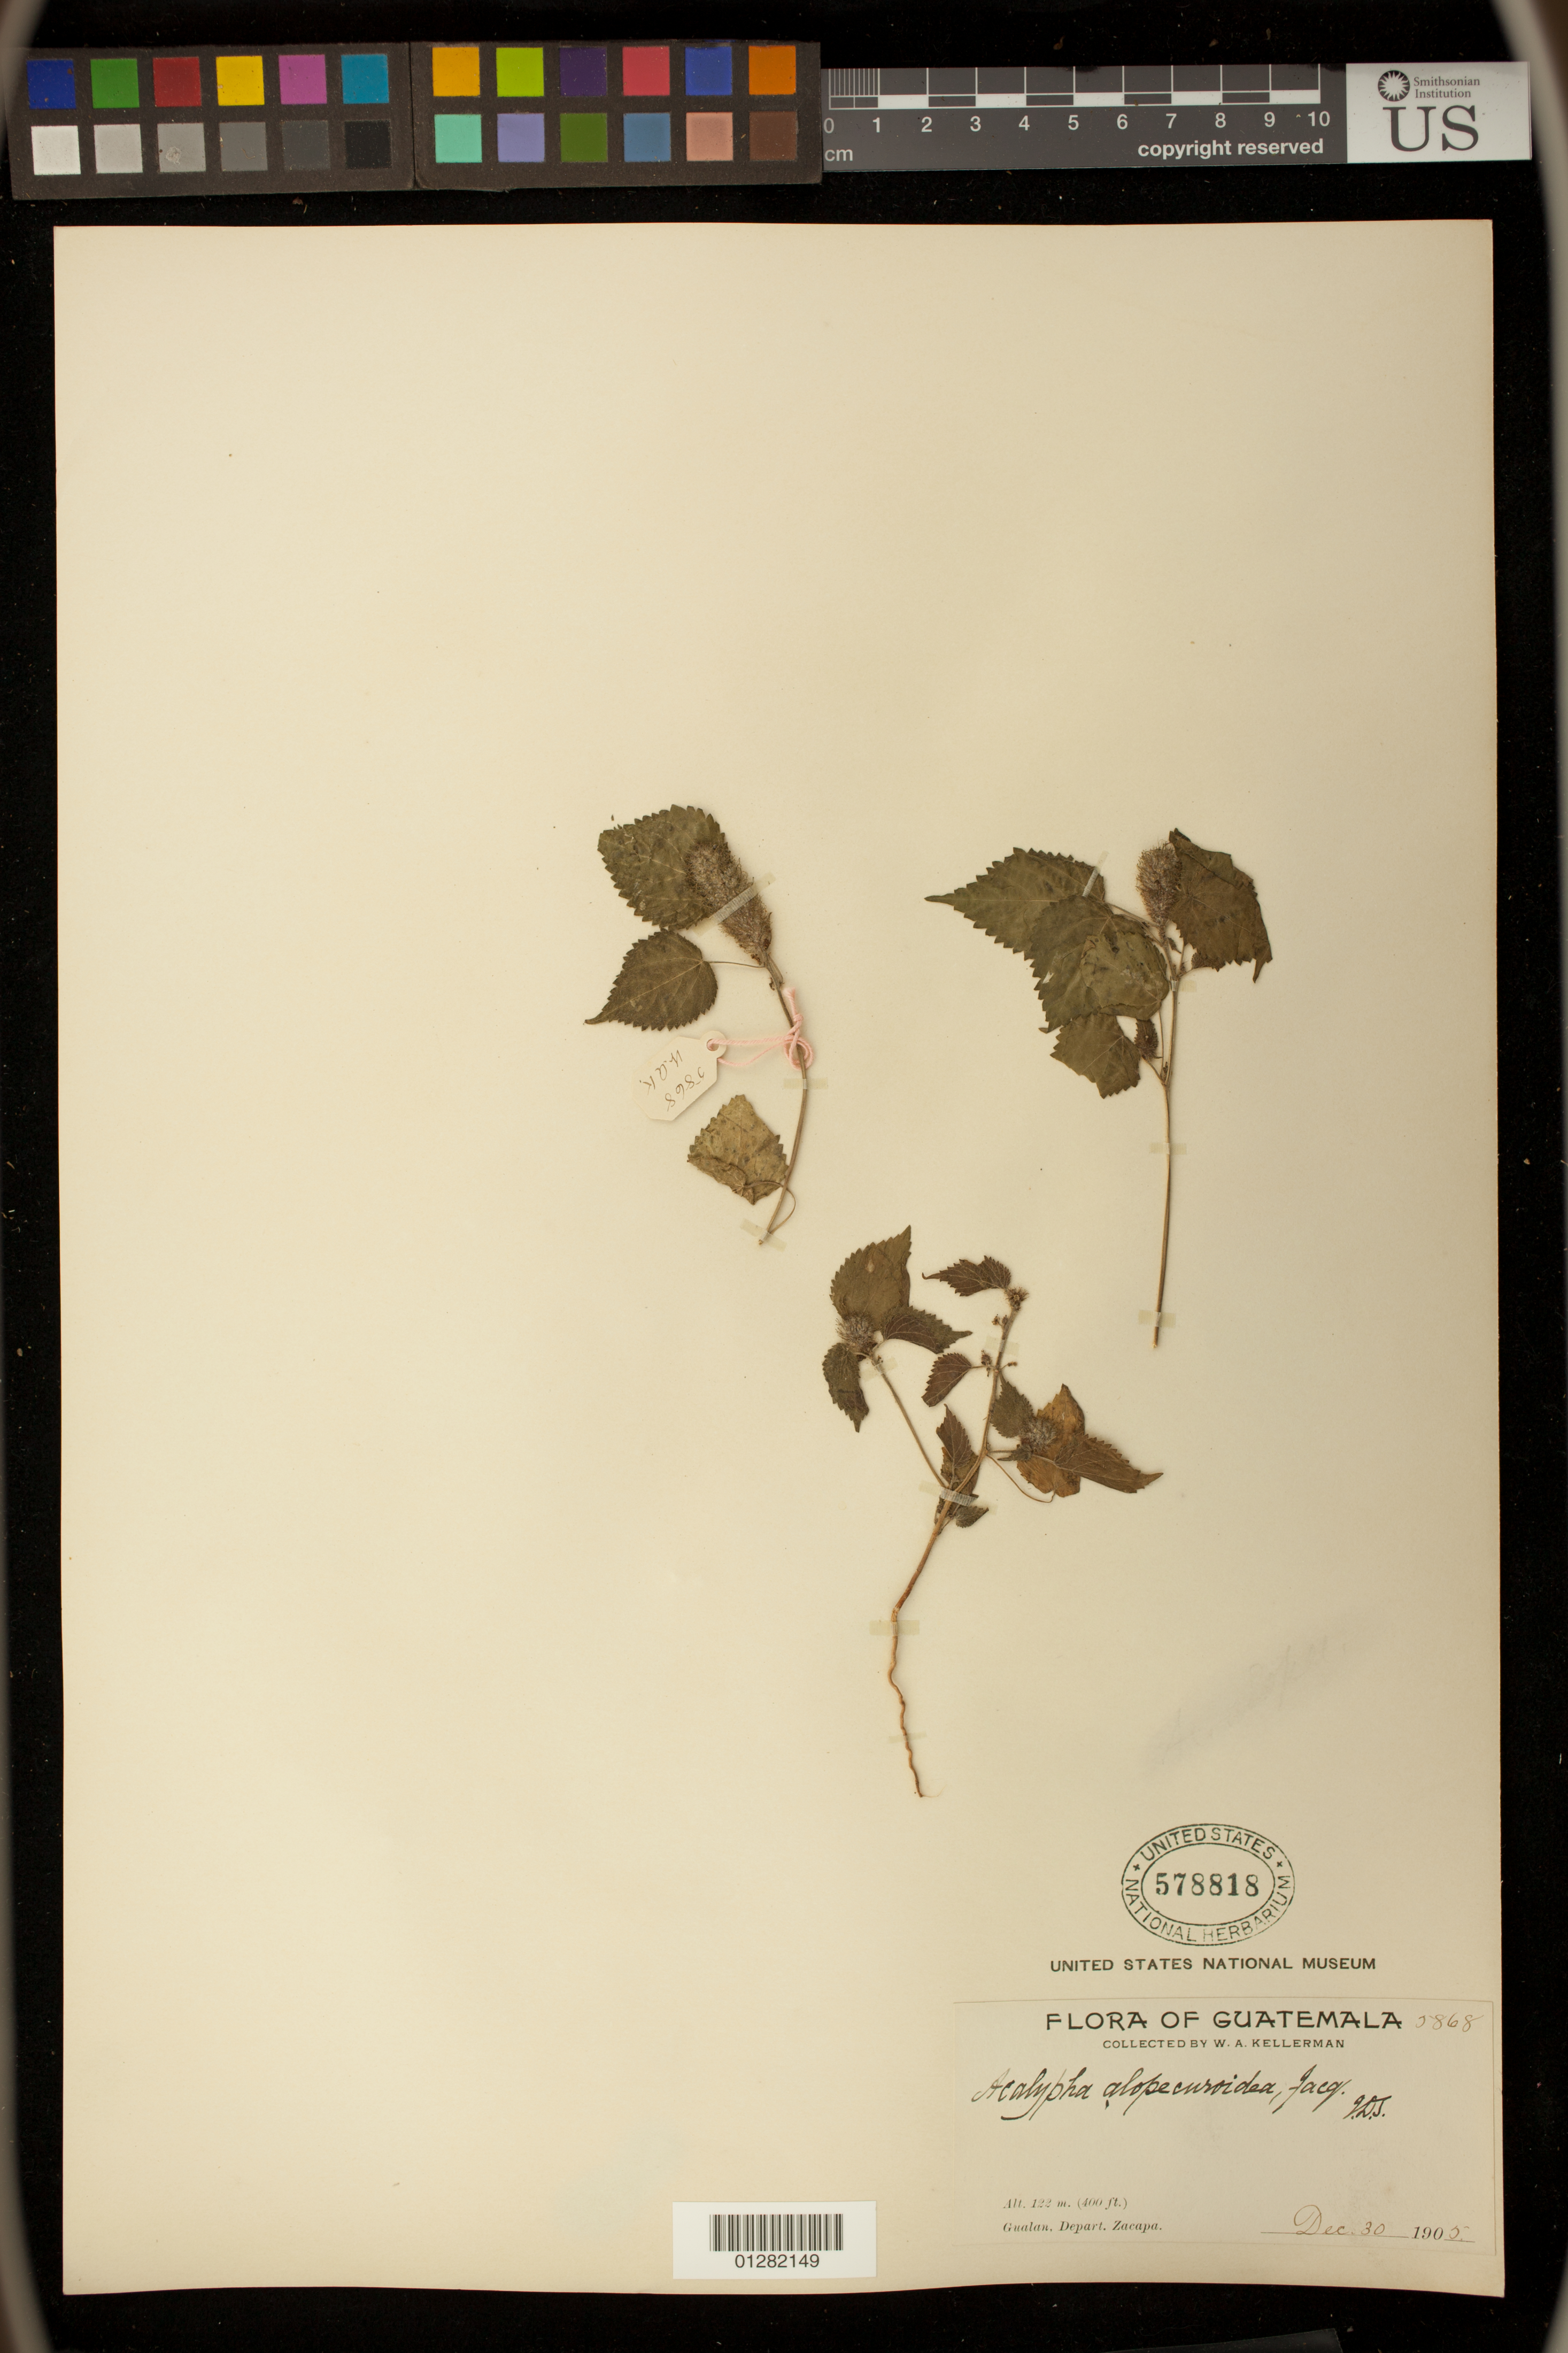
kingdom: Plantae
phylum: Tracheophyta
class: Magnoliopsida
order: Malpighiales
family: Euphorbiaceae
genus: Acalypha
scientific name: Acalypha arvensis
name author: Poepp.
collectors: W. Kellerman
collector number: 5868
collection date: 1905-12-30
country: Guatemala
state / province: Zacapa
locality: Gualan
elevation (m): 122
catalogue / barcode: US 578818